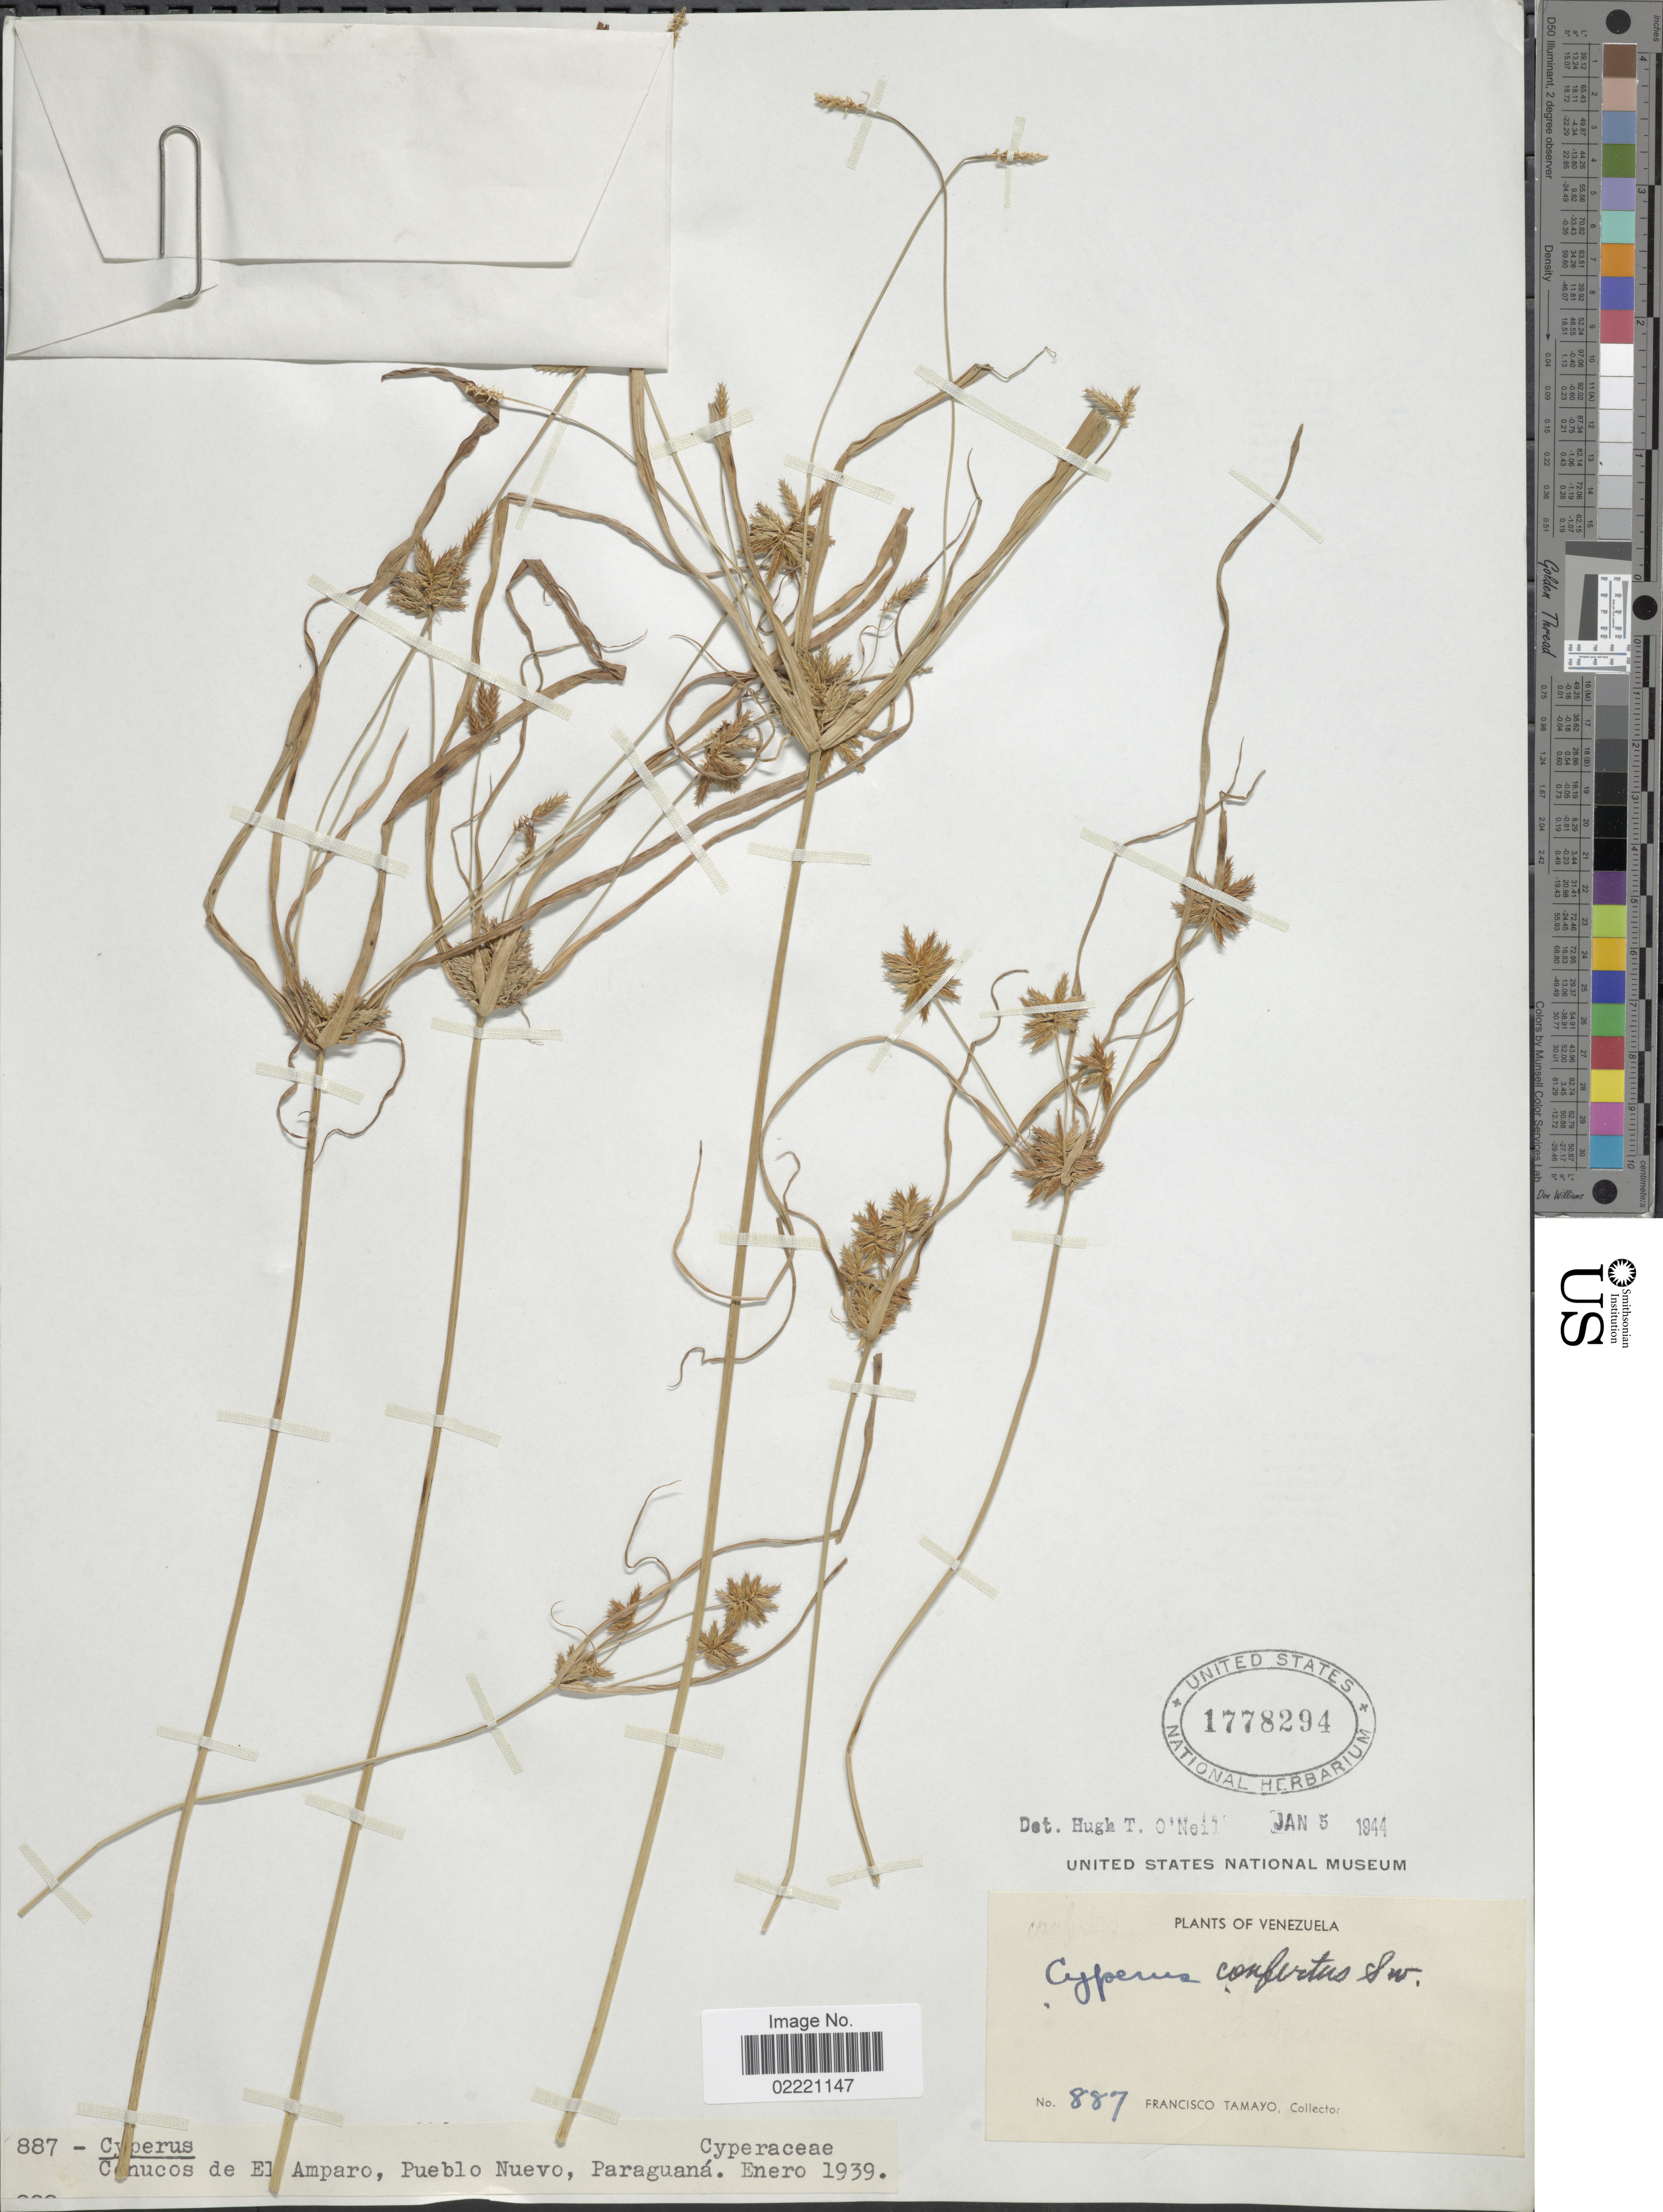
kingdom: Plantae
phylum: Tracheophyta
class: Liliopsida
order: Poales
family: Cyperaceae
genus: Cyperus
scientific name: Cyperus confertus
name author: Sw.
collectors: F. Tamayo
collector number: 887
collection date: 1939-01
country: Venezuela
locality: Cenucos de El Amaparo, Pueblo Nuevo, Paraguana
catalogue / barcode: US 1778294